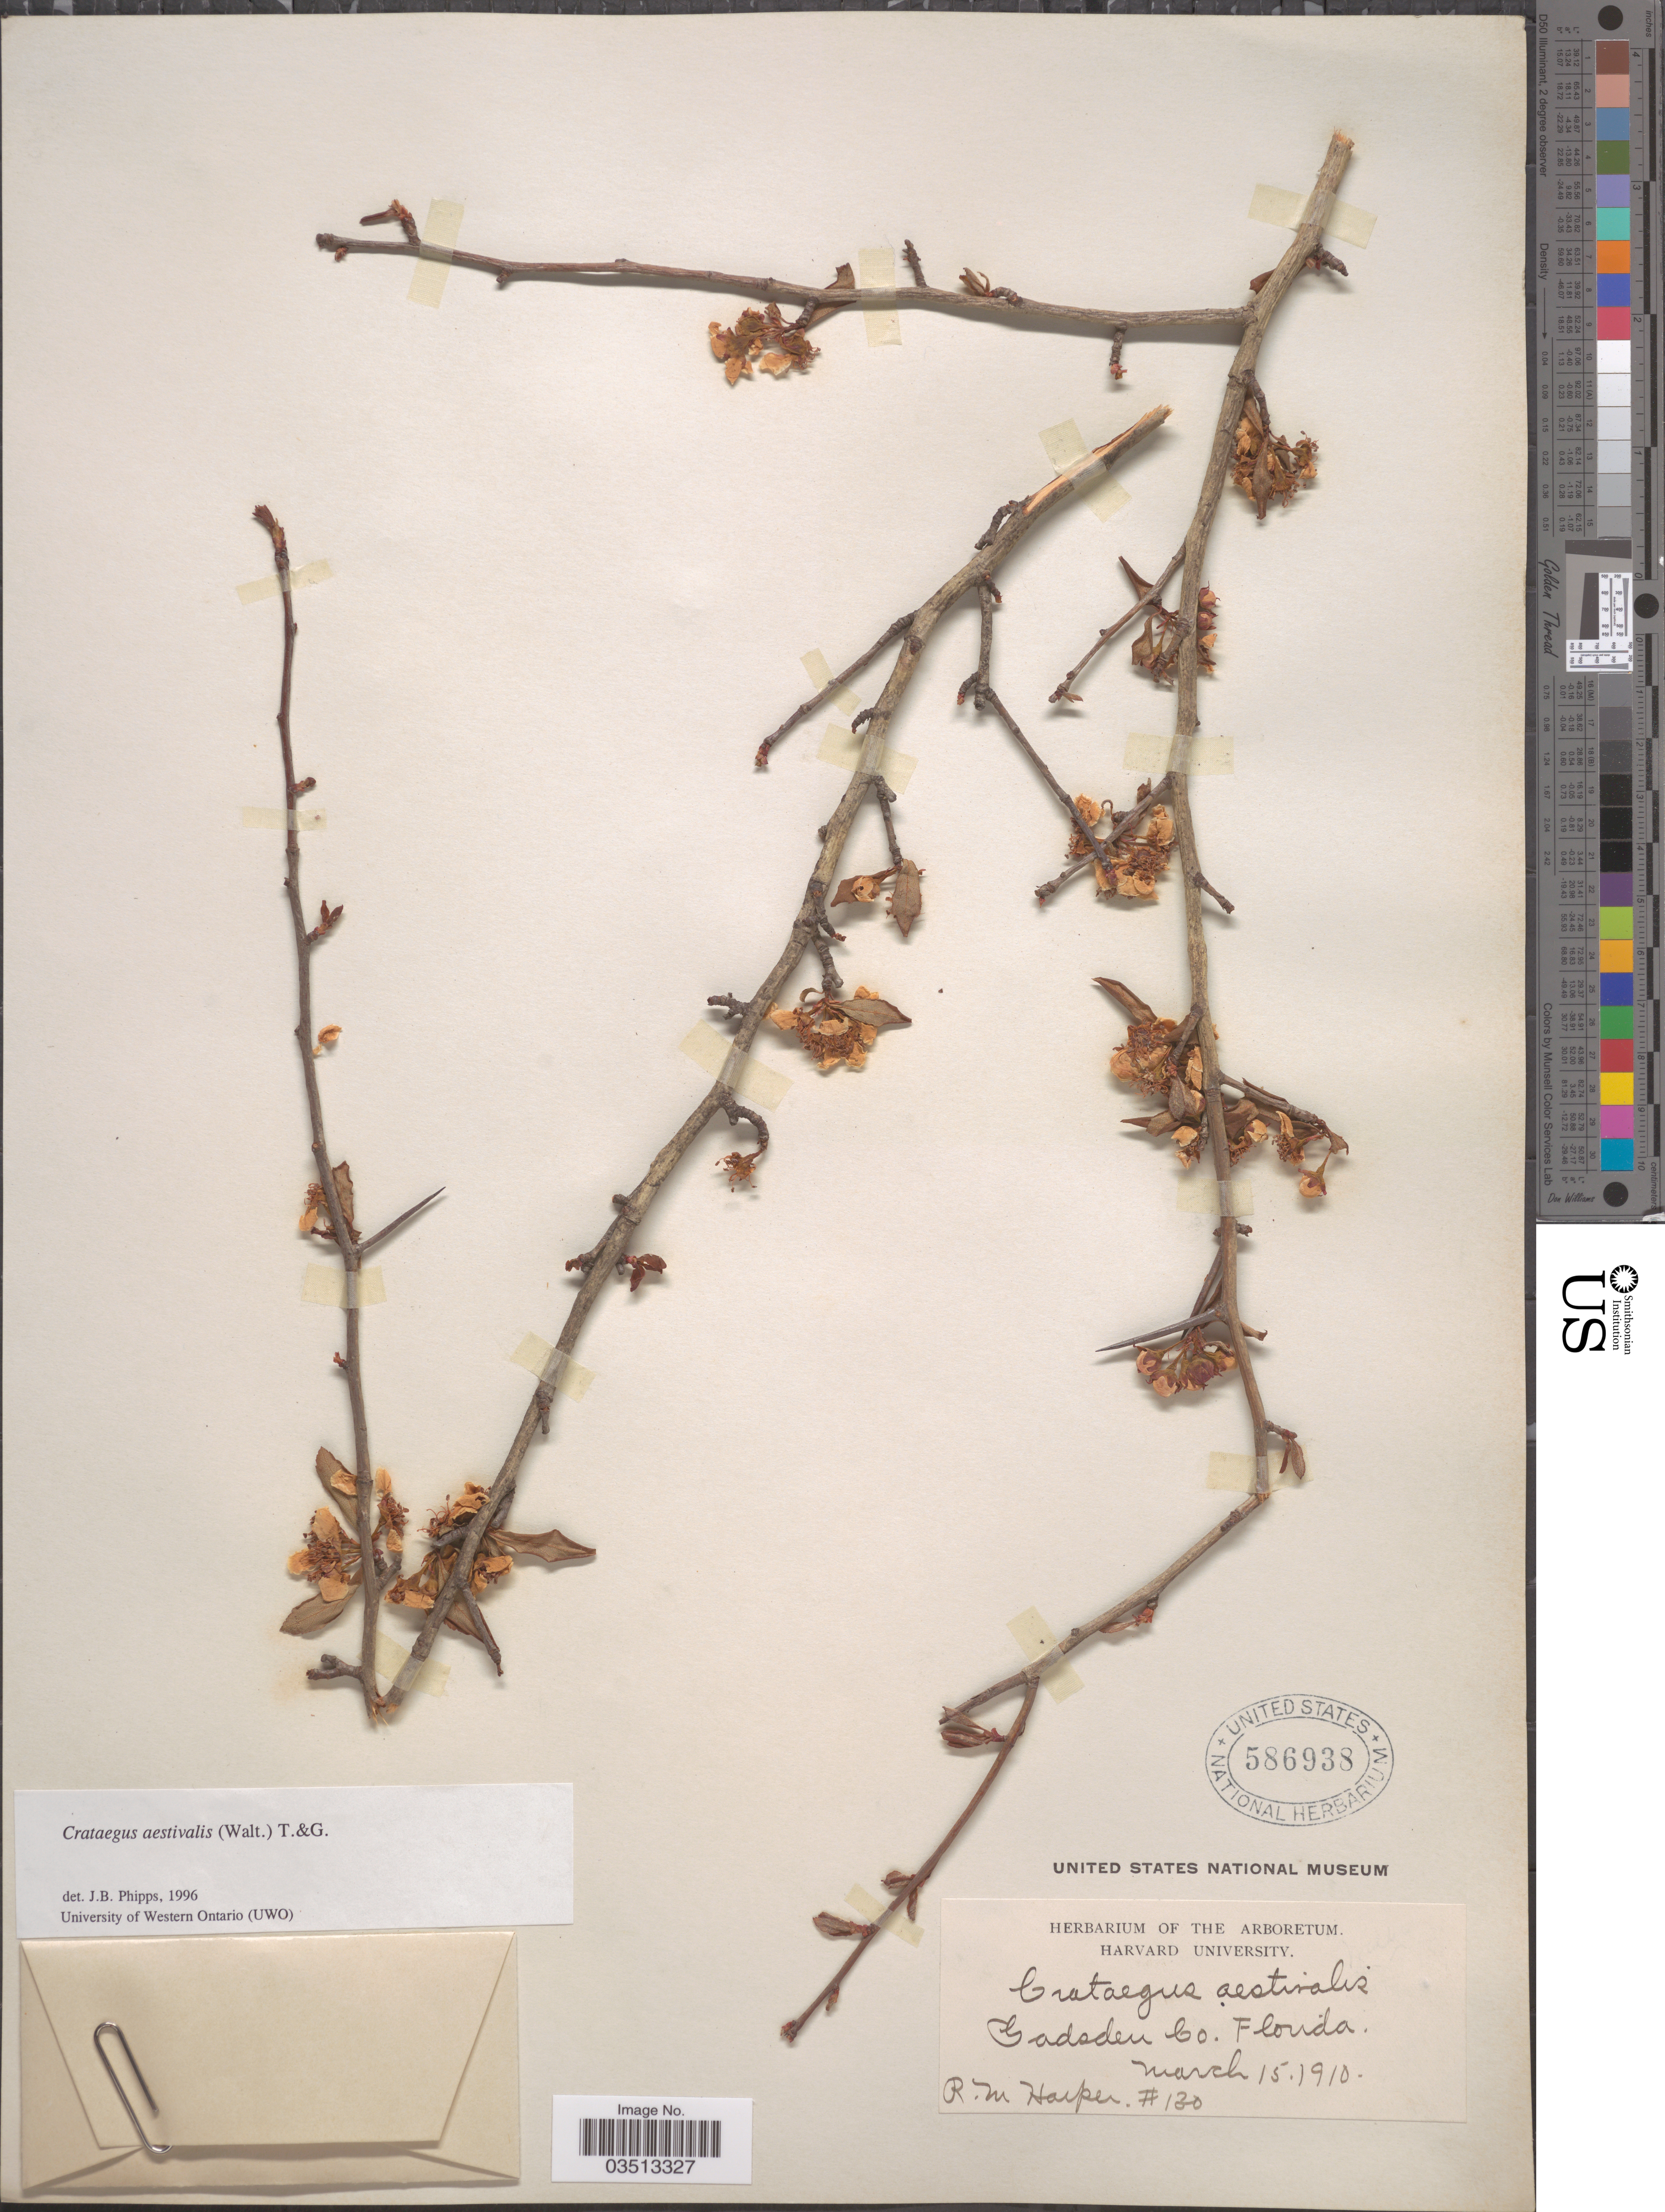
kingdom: Plantae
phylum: Tracheophyta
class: Magnoliopsida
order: Rosales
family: Rosaceae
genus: Crataegus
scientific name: Crataegus aestivalis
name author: (Walter) Torr. & A. Gray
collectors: R. Harper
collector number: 130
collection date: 1910-03-15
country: United States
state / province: Florida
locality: Gadsden Co.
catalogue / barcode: US 586938